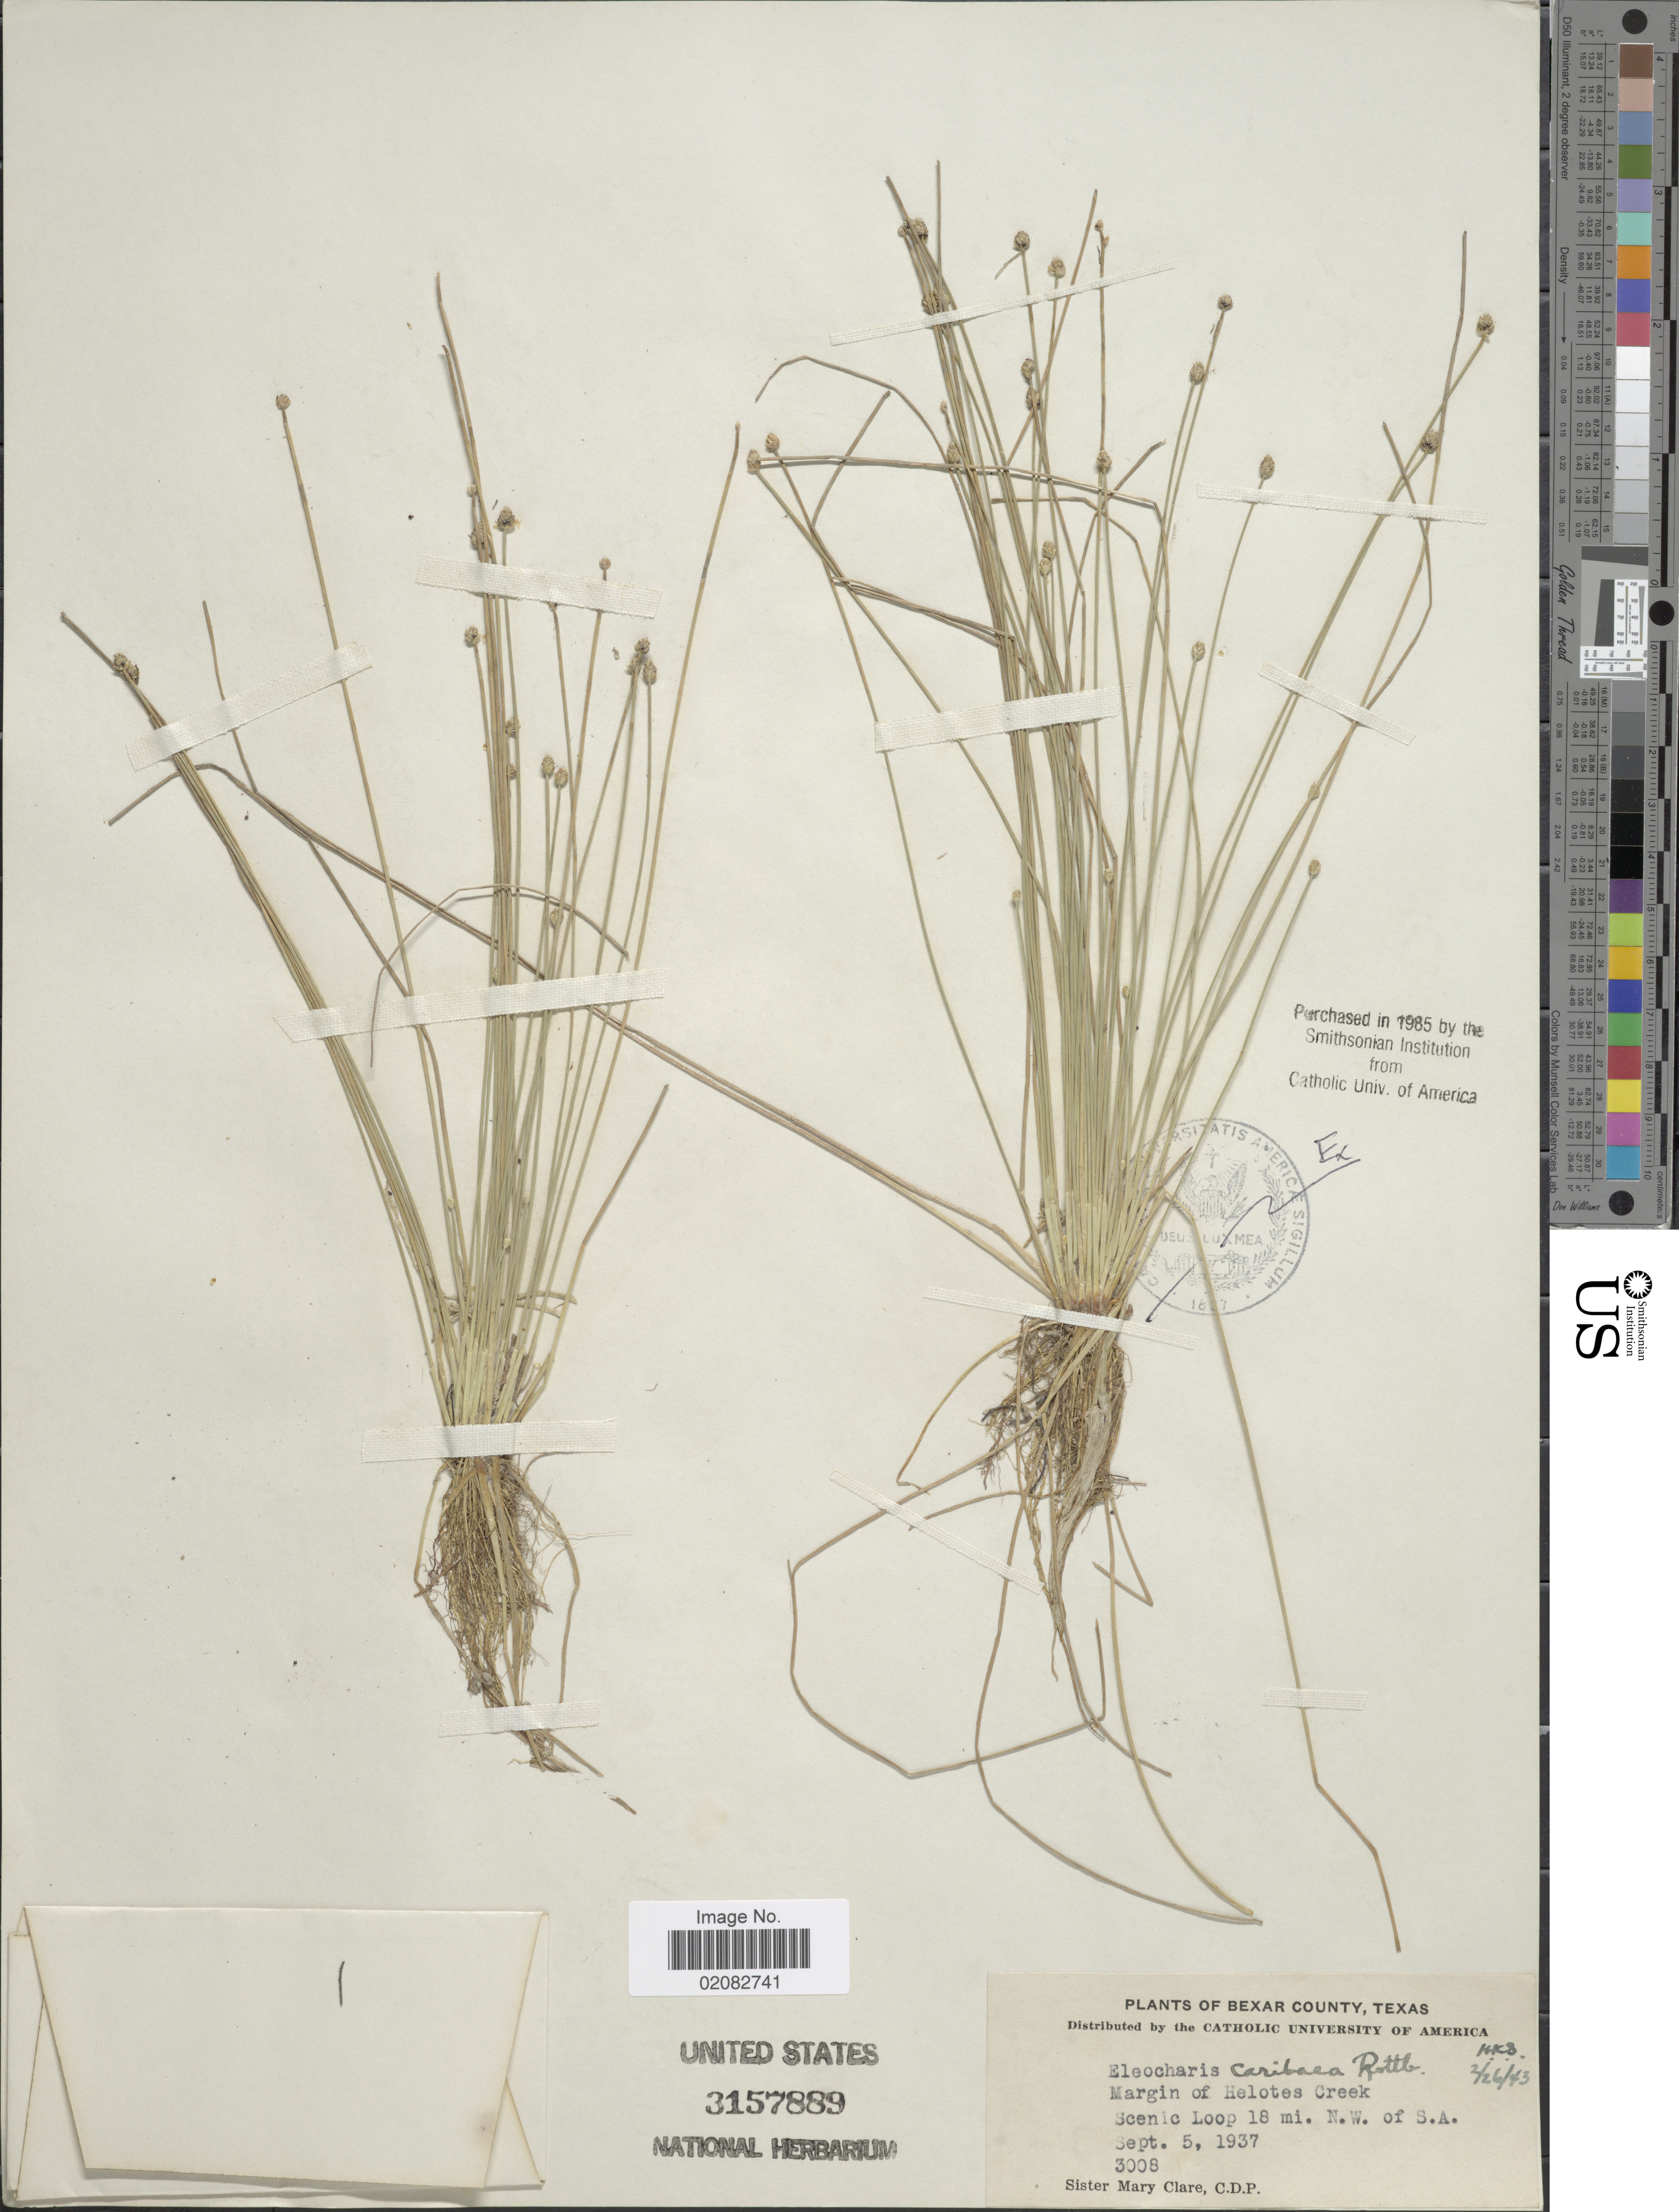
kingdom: Plantae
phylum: Tracheophyta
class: Liliopsida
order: Poales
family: Cyperaceae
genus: Eleocharis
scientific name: Eleocharis geniculata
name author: (L.) Roem. & Schult.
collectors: M. Clare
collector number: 3008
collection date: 1937-09-05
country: United States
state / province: Texas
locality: Bexar County, Margin of Helotes Creek Scenic Loop 18 mi. N.W. of S.A.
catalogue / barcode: US 3157889